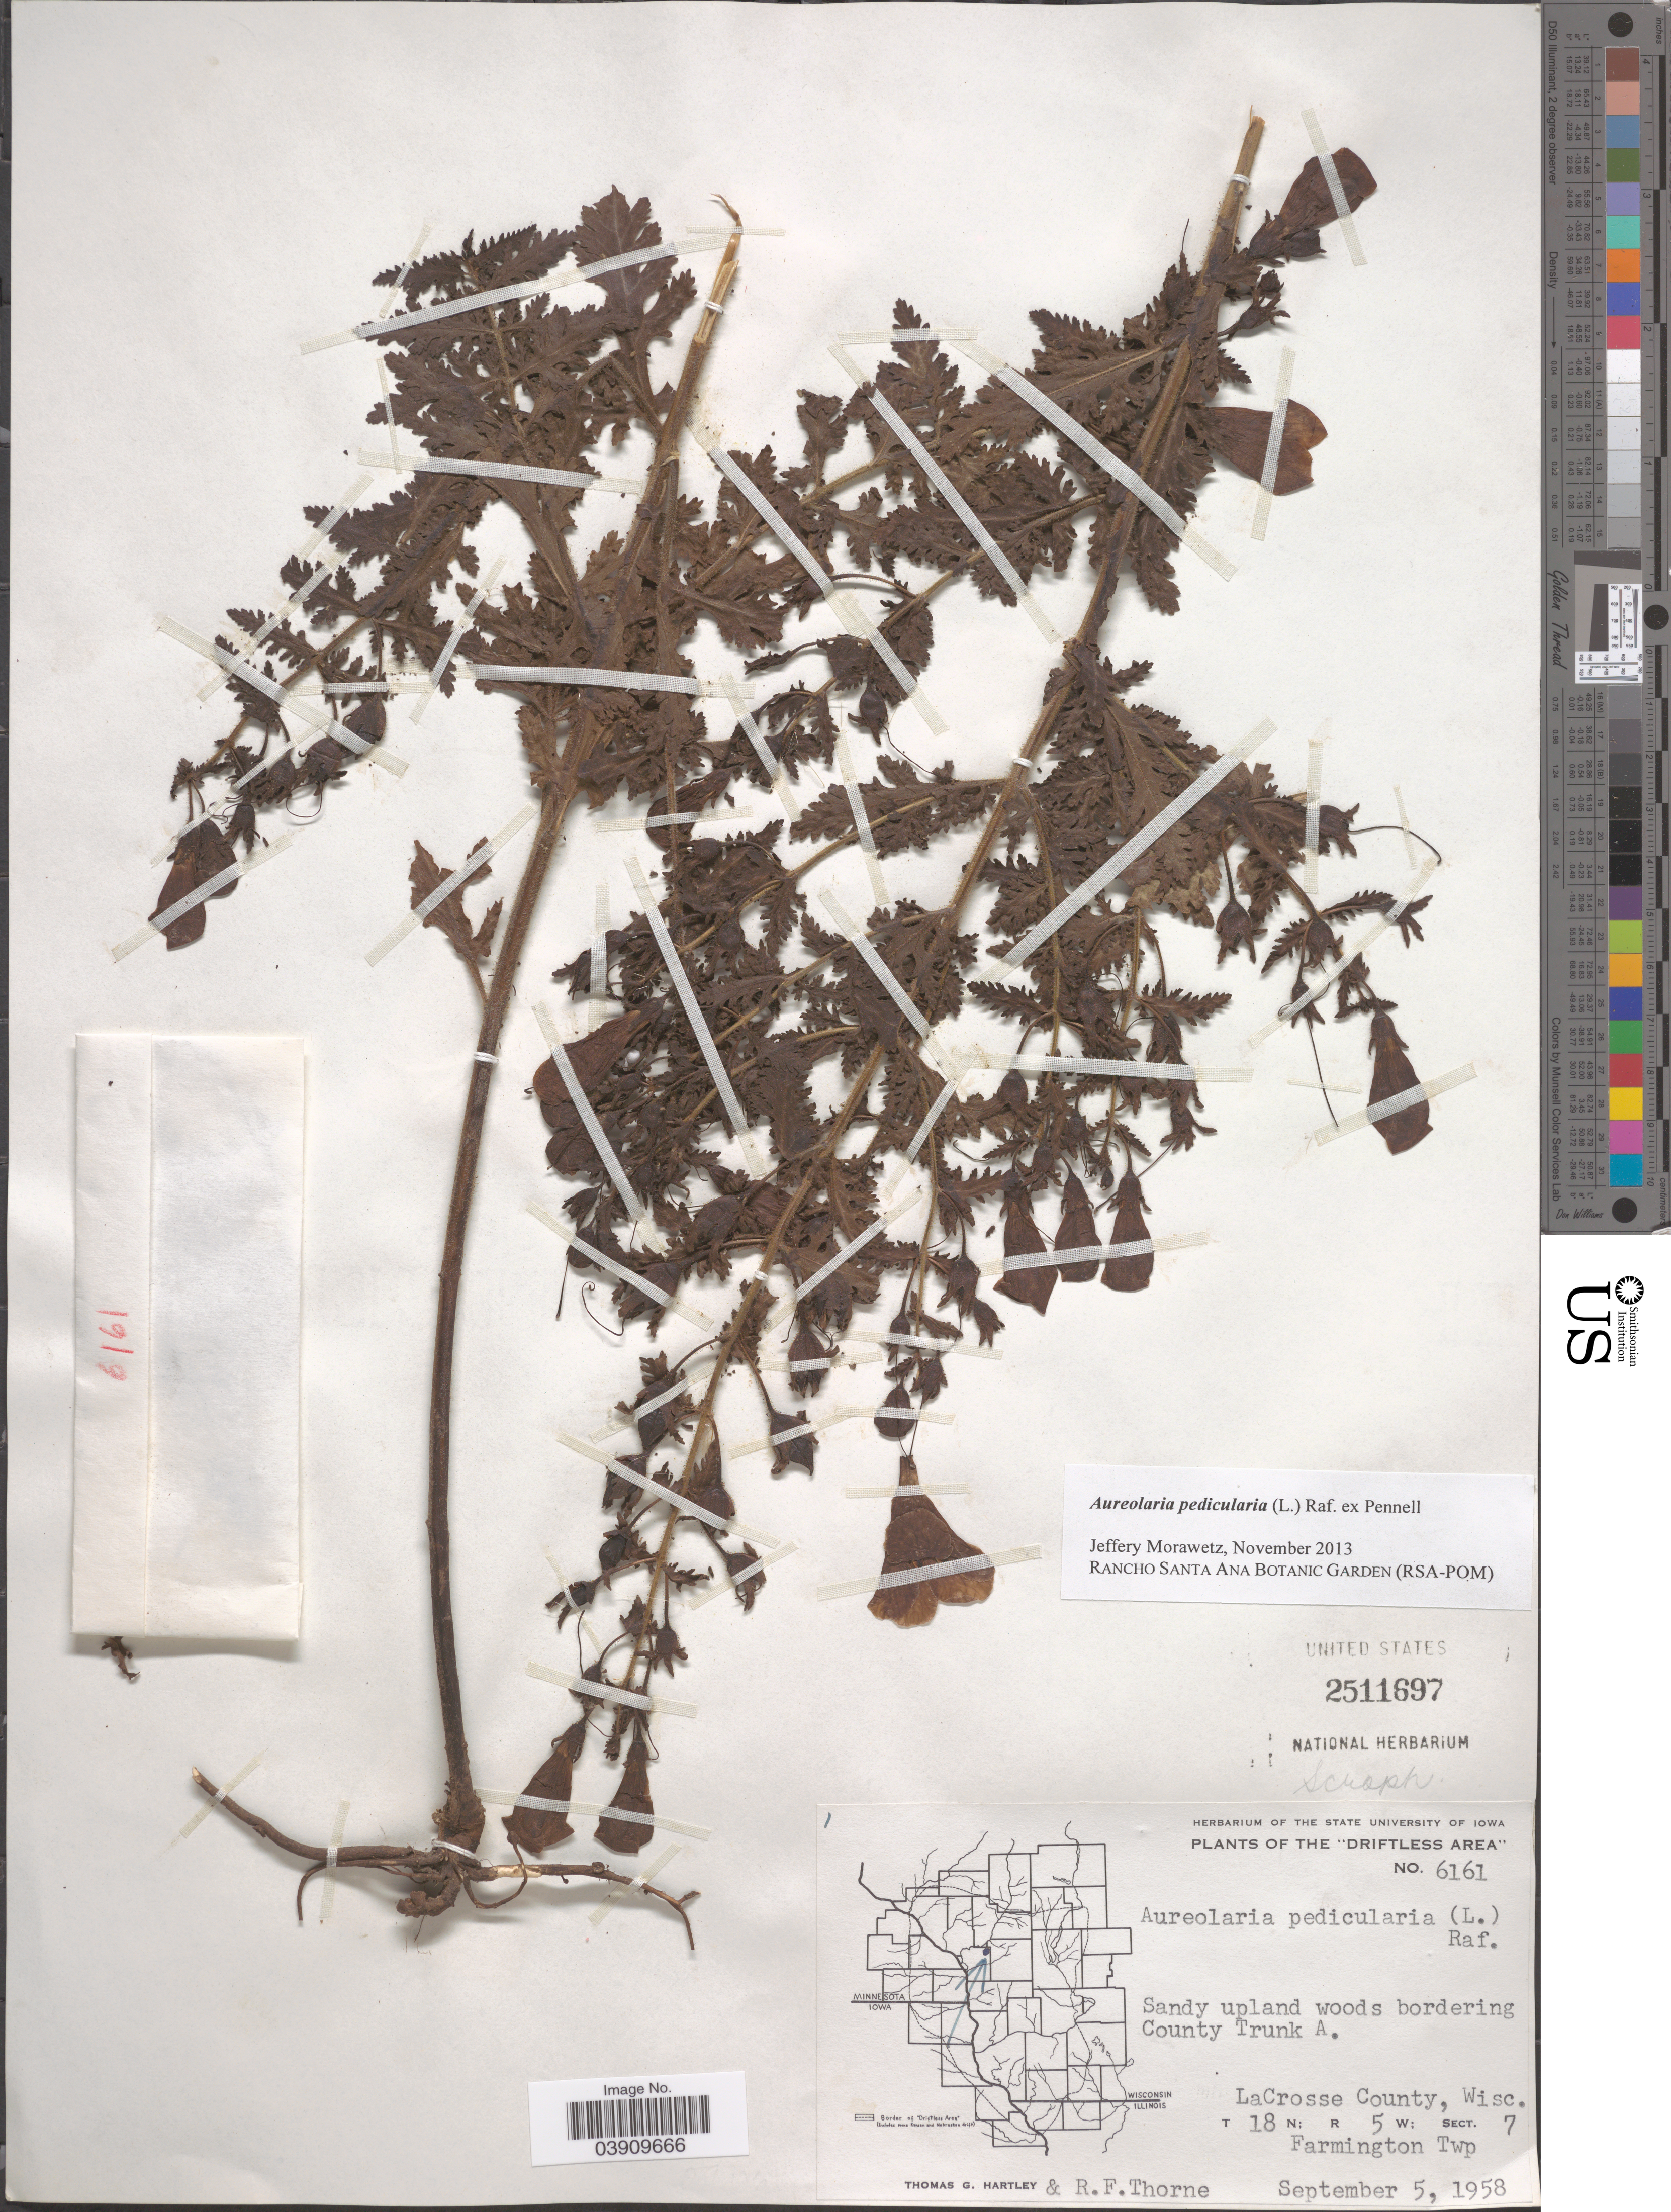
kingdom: Plantae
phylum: Tracheophyta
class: Magnoliopsida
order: Lamiales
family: Orobanchaceae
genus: Aureolaria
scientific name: Aureolaria pedicularia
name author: (L.) Raf. ex Farw.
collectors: T. G. Hartley & R. Thorne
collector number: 6161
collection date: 1958-09-05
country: United States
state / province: Wisconsin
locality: Driftless Area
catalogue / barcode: US 2511697